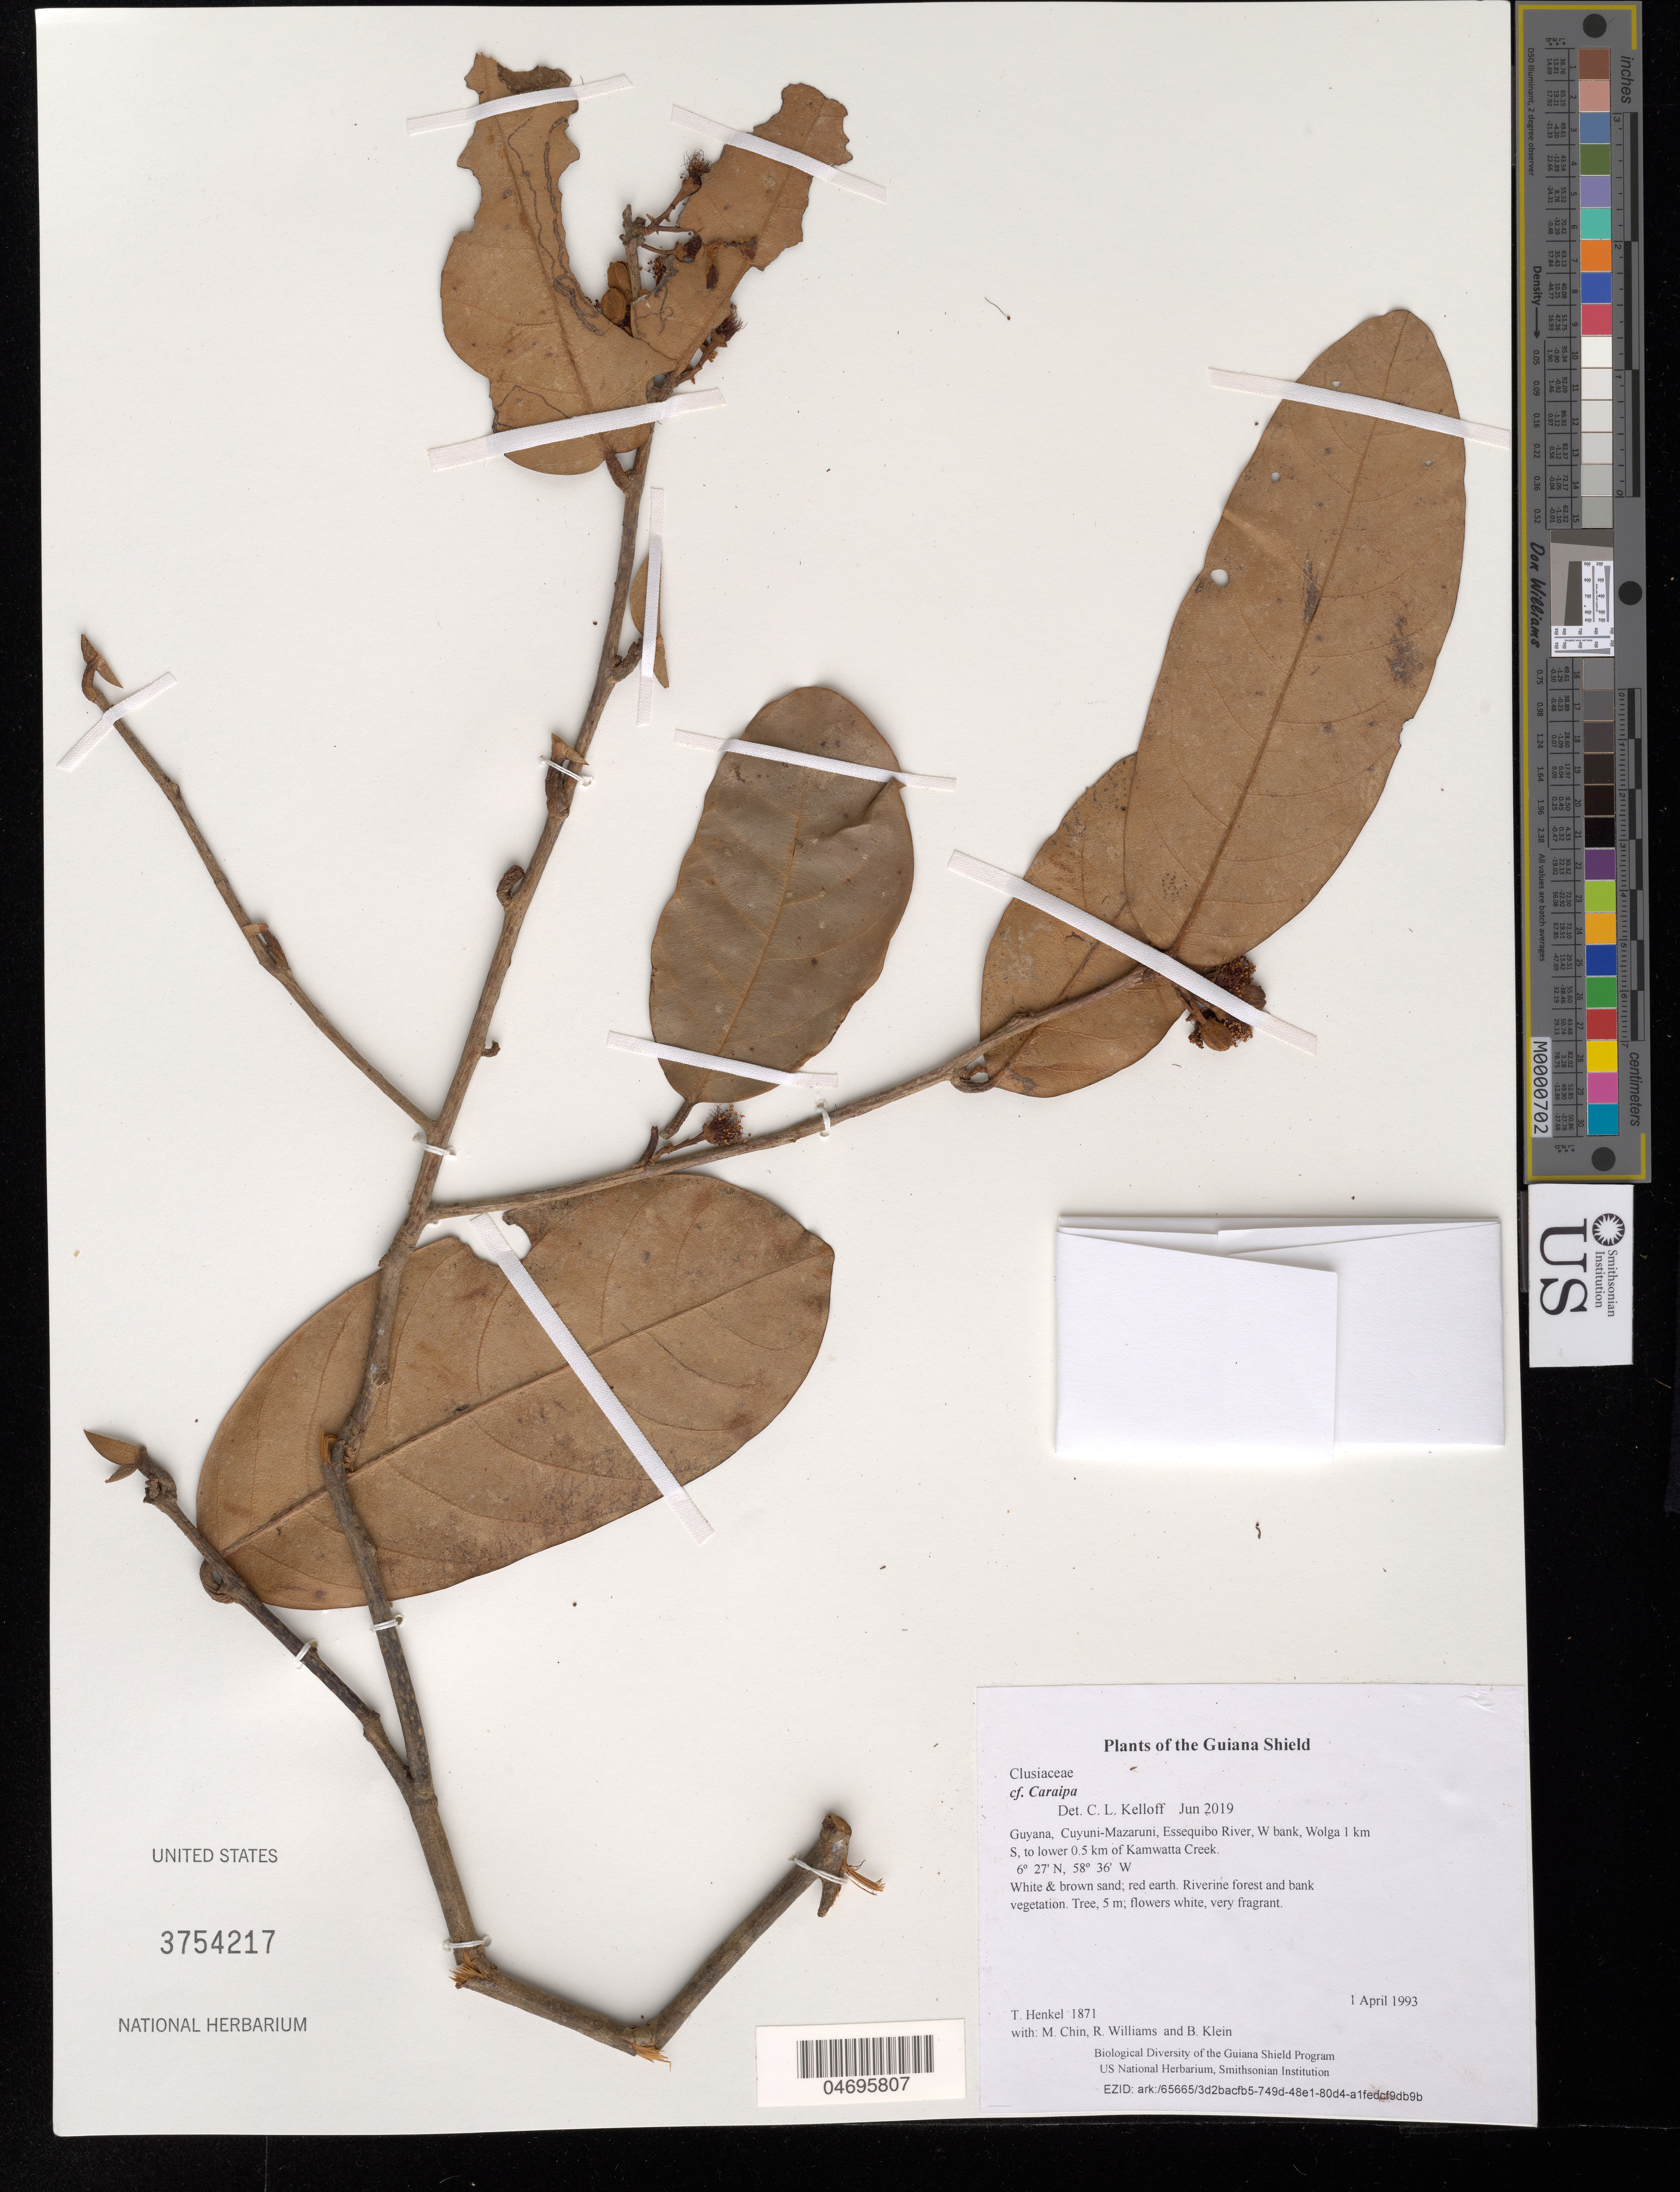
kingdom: Plantae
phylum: Tracheophyta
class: Magnoliopsida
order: Malpighiales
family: Calophyllaceae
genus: Caraipa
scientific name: Caraipa sp.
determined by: Kelloff, C. L.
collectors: T. Henkel, M. Chin, R. Williams & B. Klein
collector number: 1871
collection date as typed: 1 April 1993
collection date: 1993-04-01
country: Guyana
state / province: Cuyuni-Mazaruni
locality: Essequibo River, W bank, Wolga 1 km S, to lower 0.5 km of Kamwatta Creek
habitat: White & brown sand; red earth. Riverine forest and bank vegetation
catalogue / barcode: US 3754217